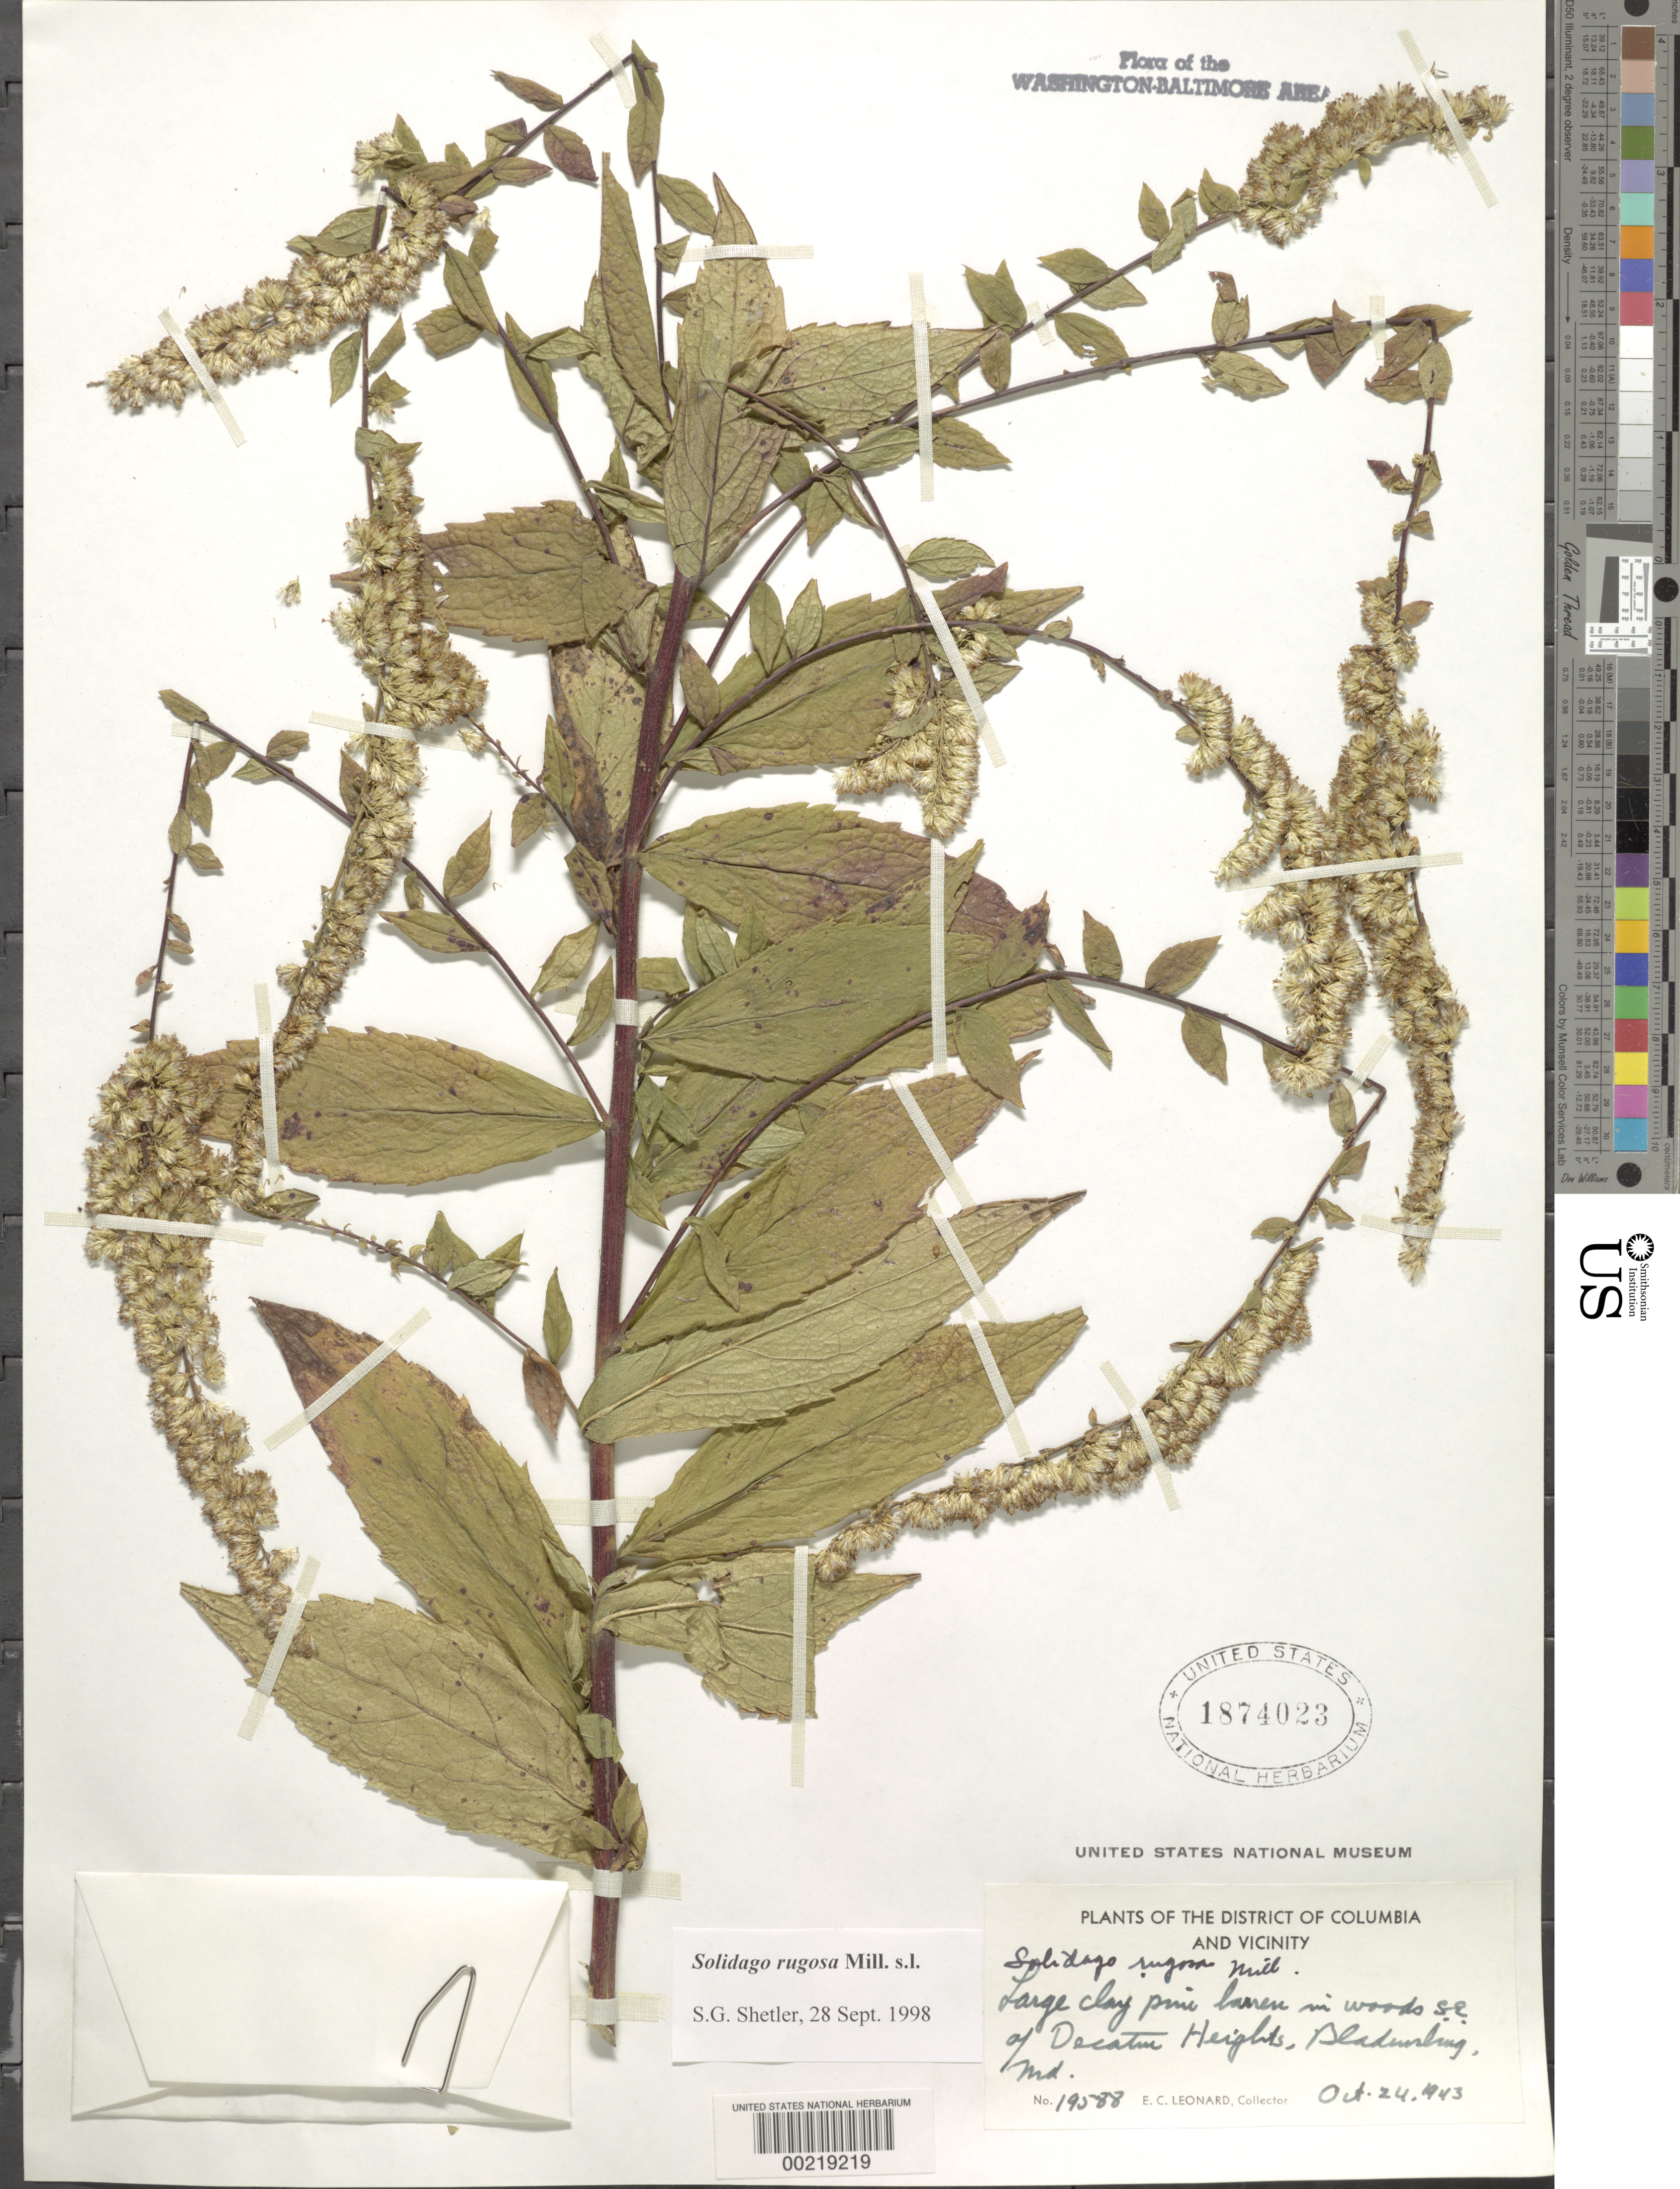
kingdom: Plantae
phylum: Tracheophyta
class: Magnoliopsida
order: Asterales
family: Asteraceae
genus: Solidago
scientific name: Solidago rugosa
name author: Mill.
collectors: E. C. Leonard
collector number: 19588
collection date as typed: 24 Oct 1943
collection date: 1943-10-24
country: United States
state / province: Maryland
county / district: Prince George's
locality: SE of Decatur Heights, Bladensburg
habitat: Large clay pine barren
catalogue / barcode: US 1874023